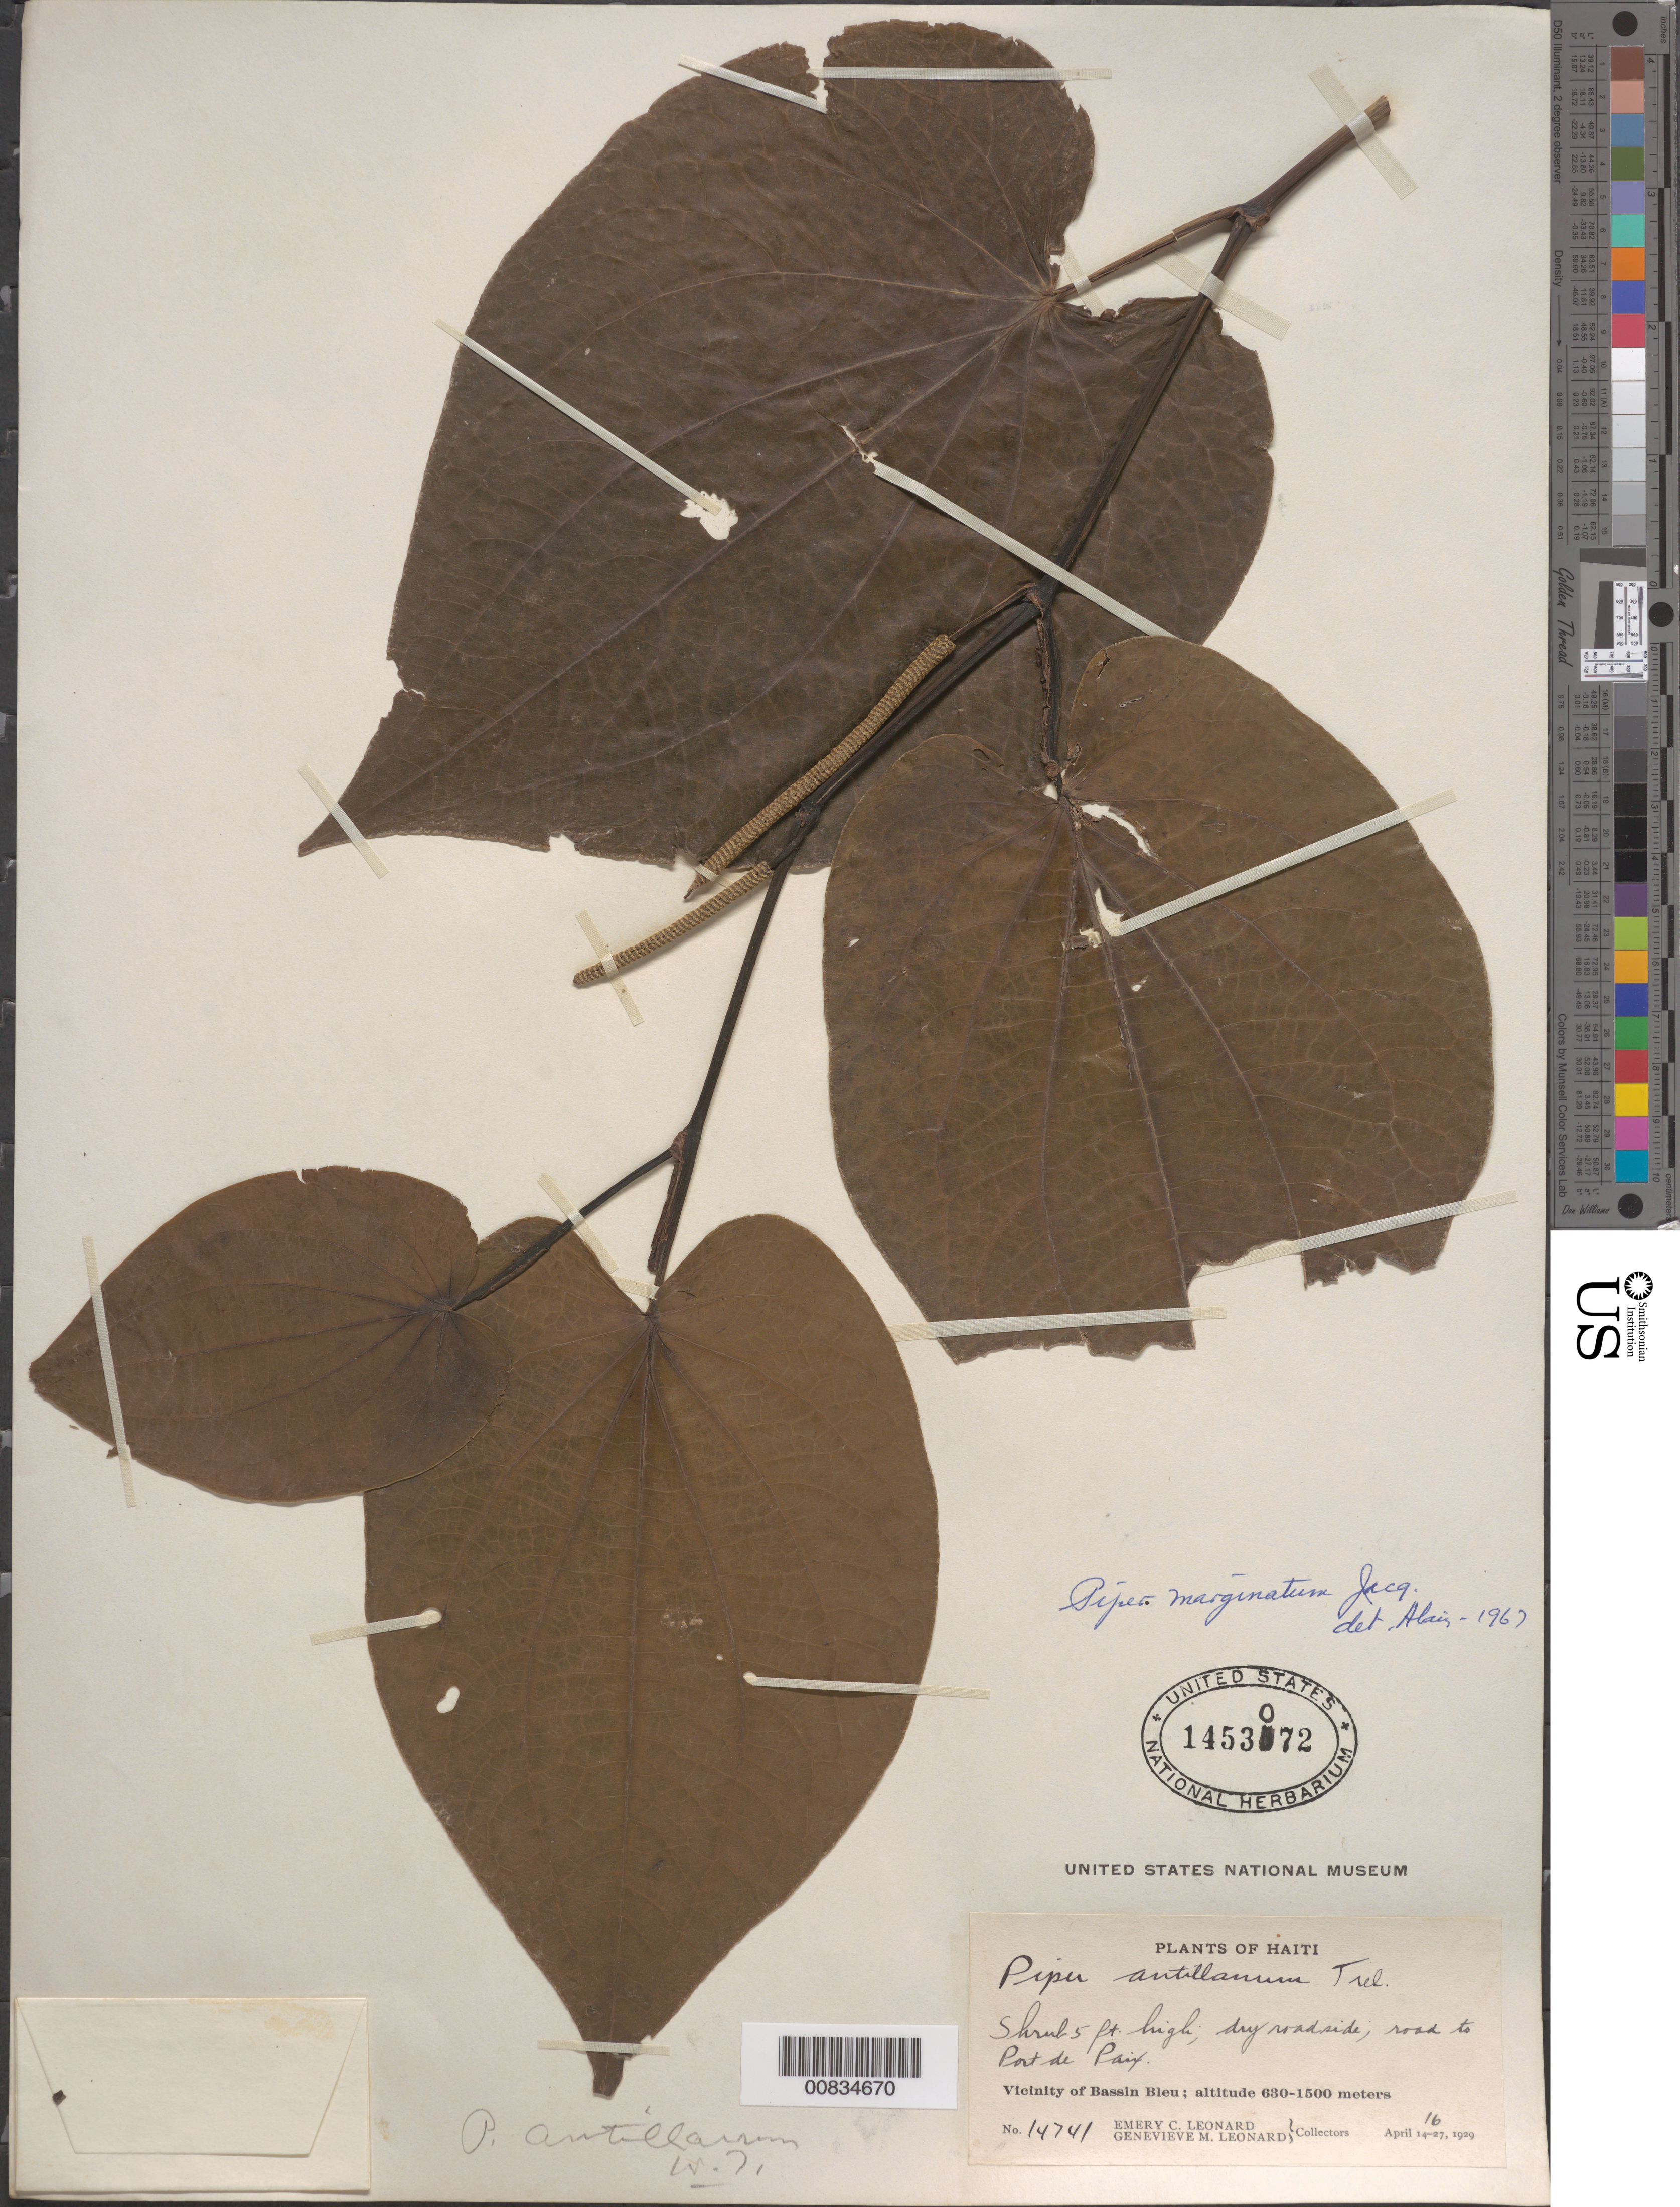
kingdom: Plantae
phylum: Tracheophyta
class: Magnoliopsida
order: Piperales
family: Piperaceae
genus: Piper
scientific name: Piper marginatum var. domatiiferum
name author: Trel.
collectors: E. C. Leonard & G. M. Leonard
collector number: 14741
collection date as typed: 16 Apr 1929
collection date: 1929-04-16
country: Haiti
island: Hispaniola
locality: Vicinity of Bassin Bleu. Road to Port de Paix.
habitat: Dry roadside.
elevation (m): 630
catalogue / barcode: US 1453072